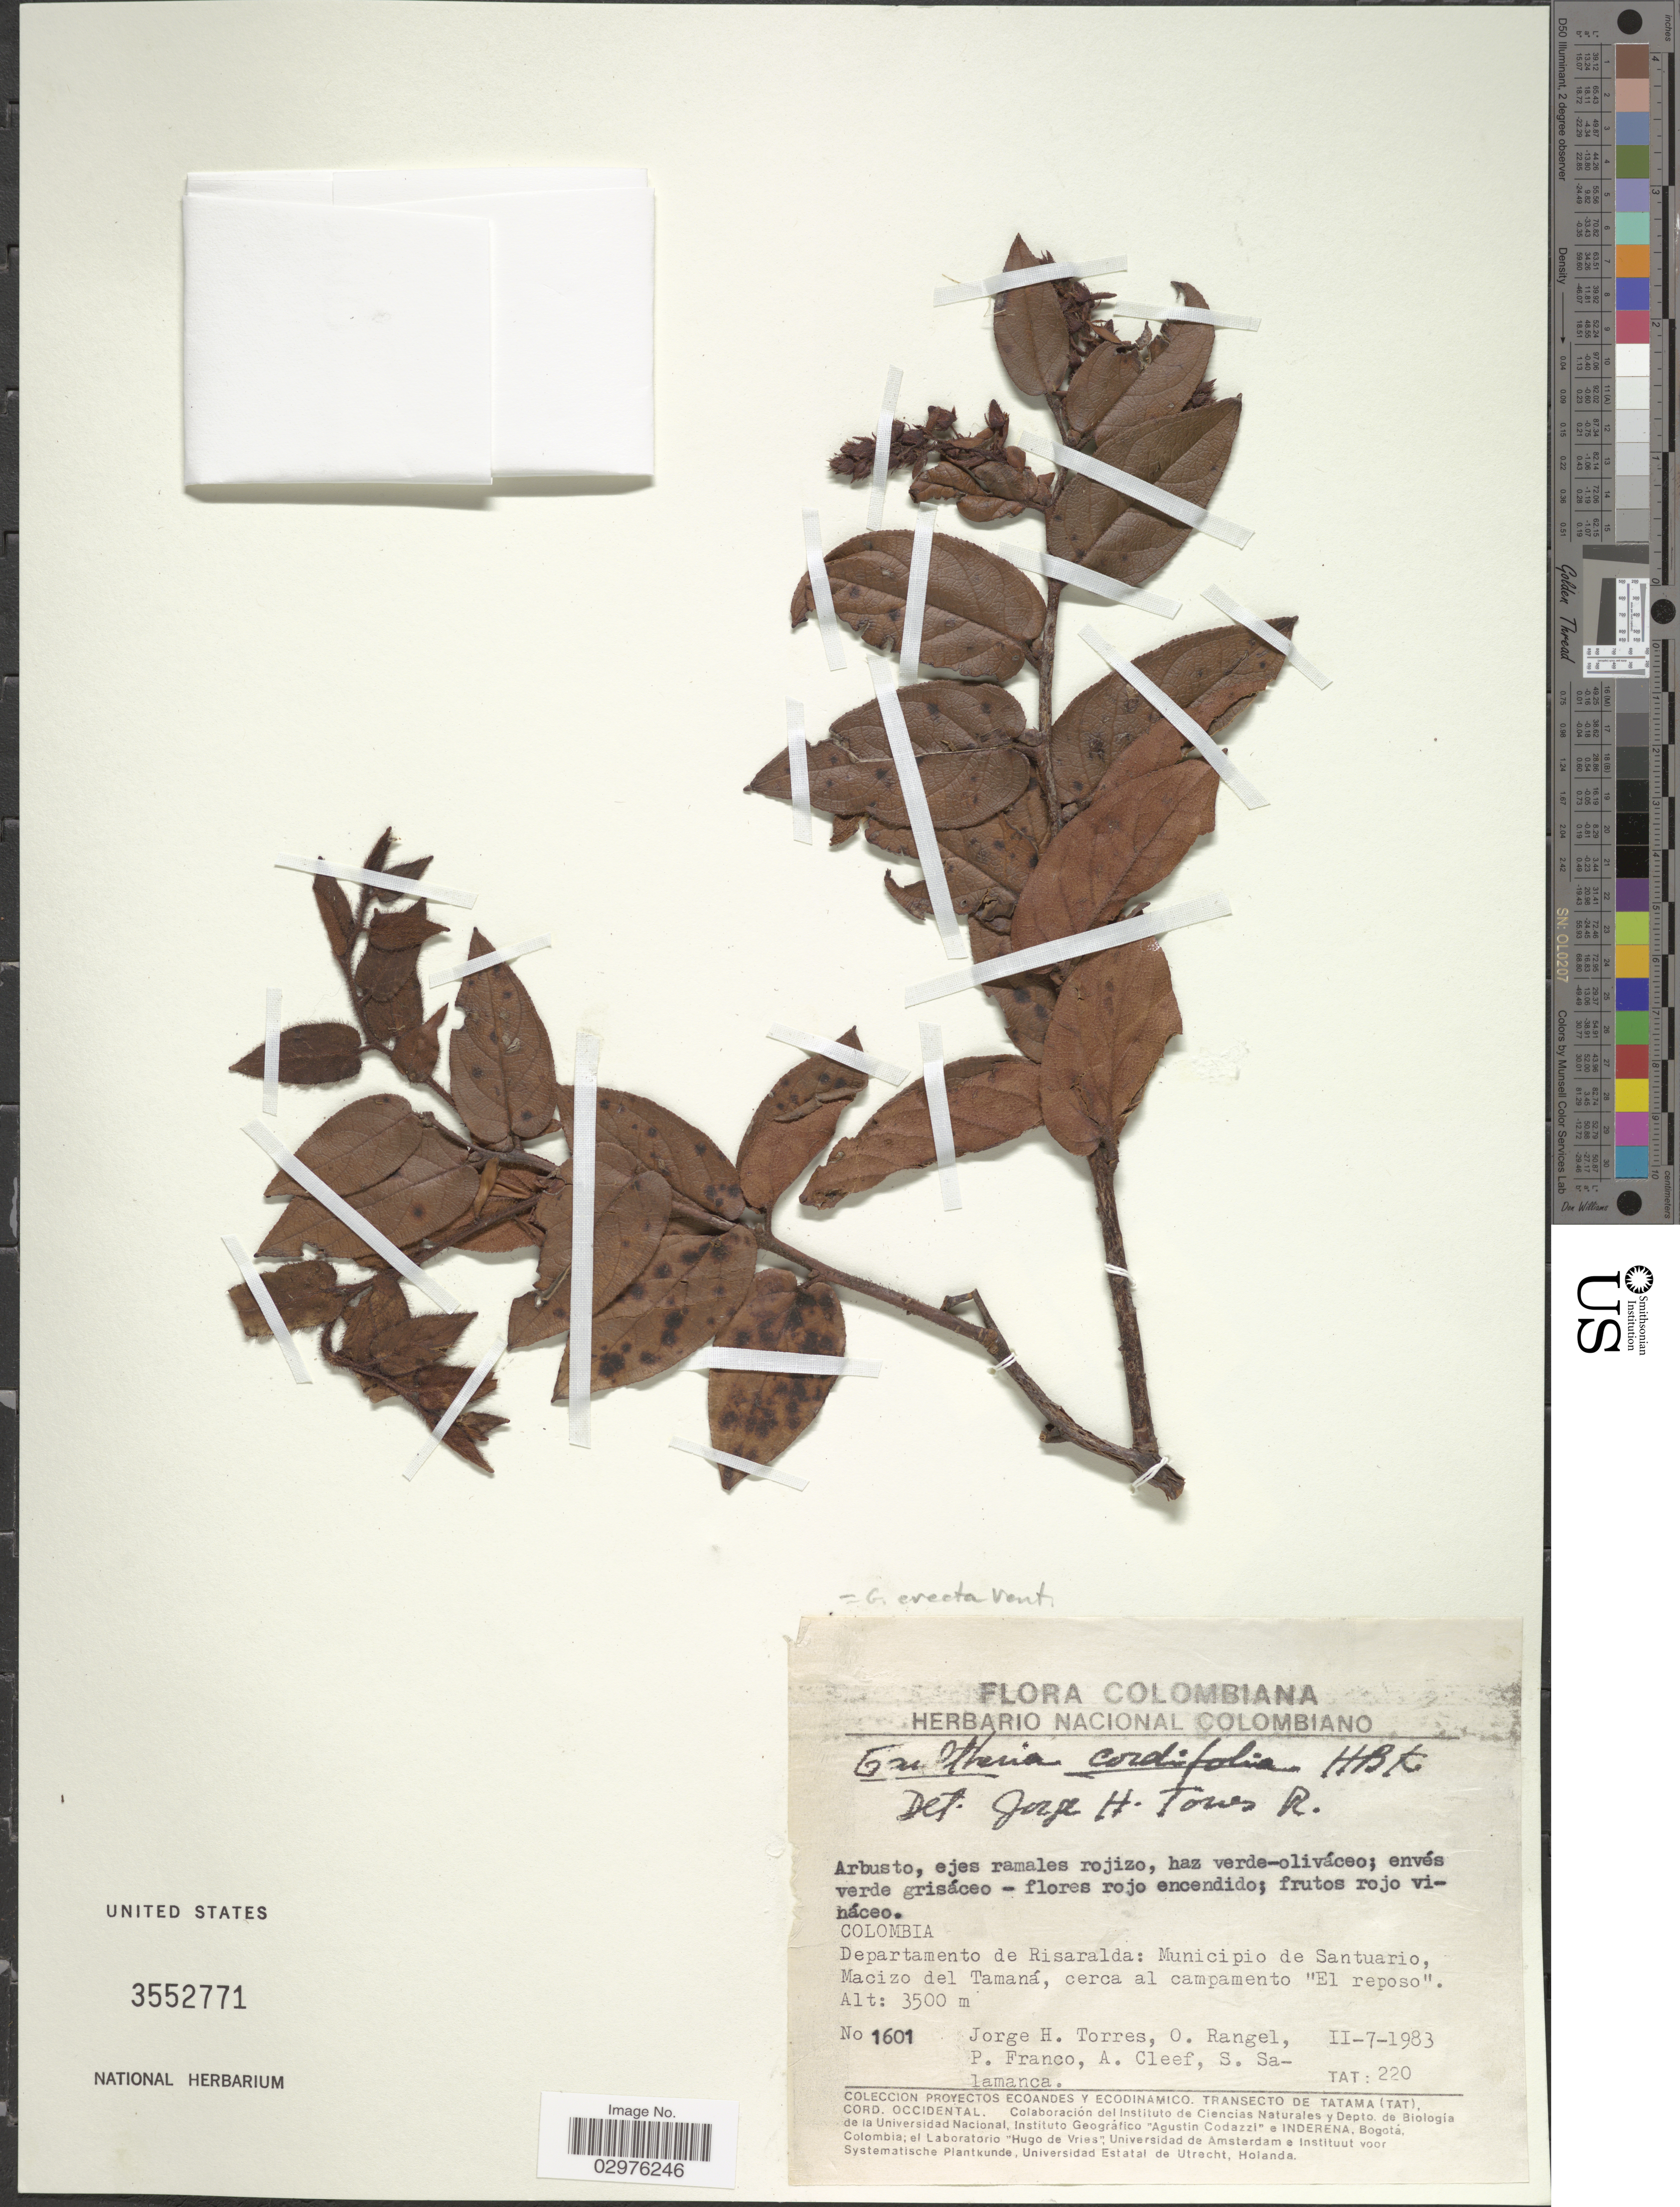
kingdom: Plantae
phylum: Tracheophyta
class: Magnoliopsida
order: Ericales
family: Ericaceae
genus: Gaultheria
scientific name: Gaultheria erecta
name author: Vent.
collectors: J. H. Torres, O. Rangel, P. Franco, A. M. Cleef & S. Salamanca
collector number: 1601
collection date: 1983-02-07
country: Colombia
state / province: Risaralda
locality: Departamento de Risaralda: Municipio de Santuario, Macizo del Tamaná, cerca al campamento "El reposo".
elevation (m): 3500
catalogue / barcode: US 3552771